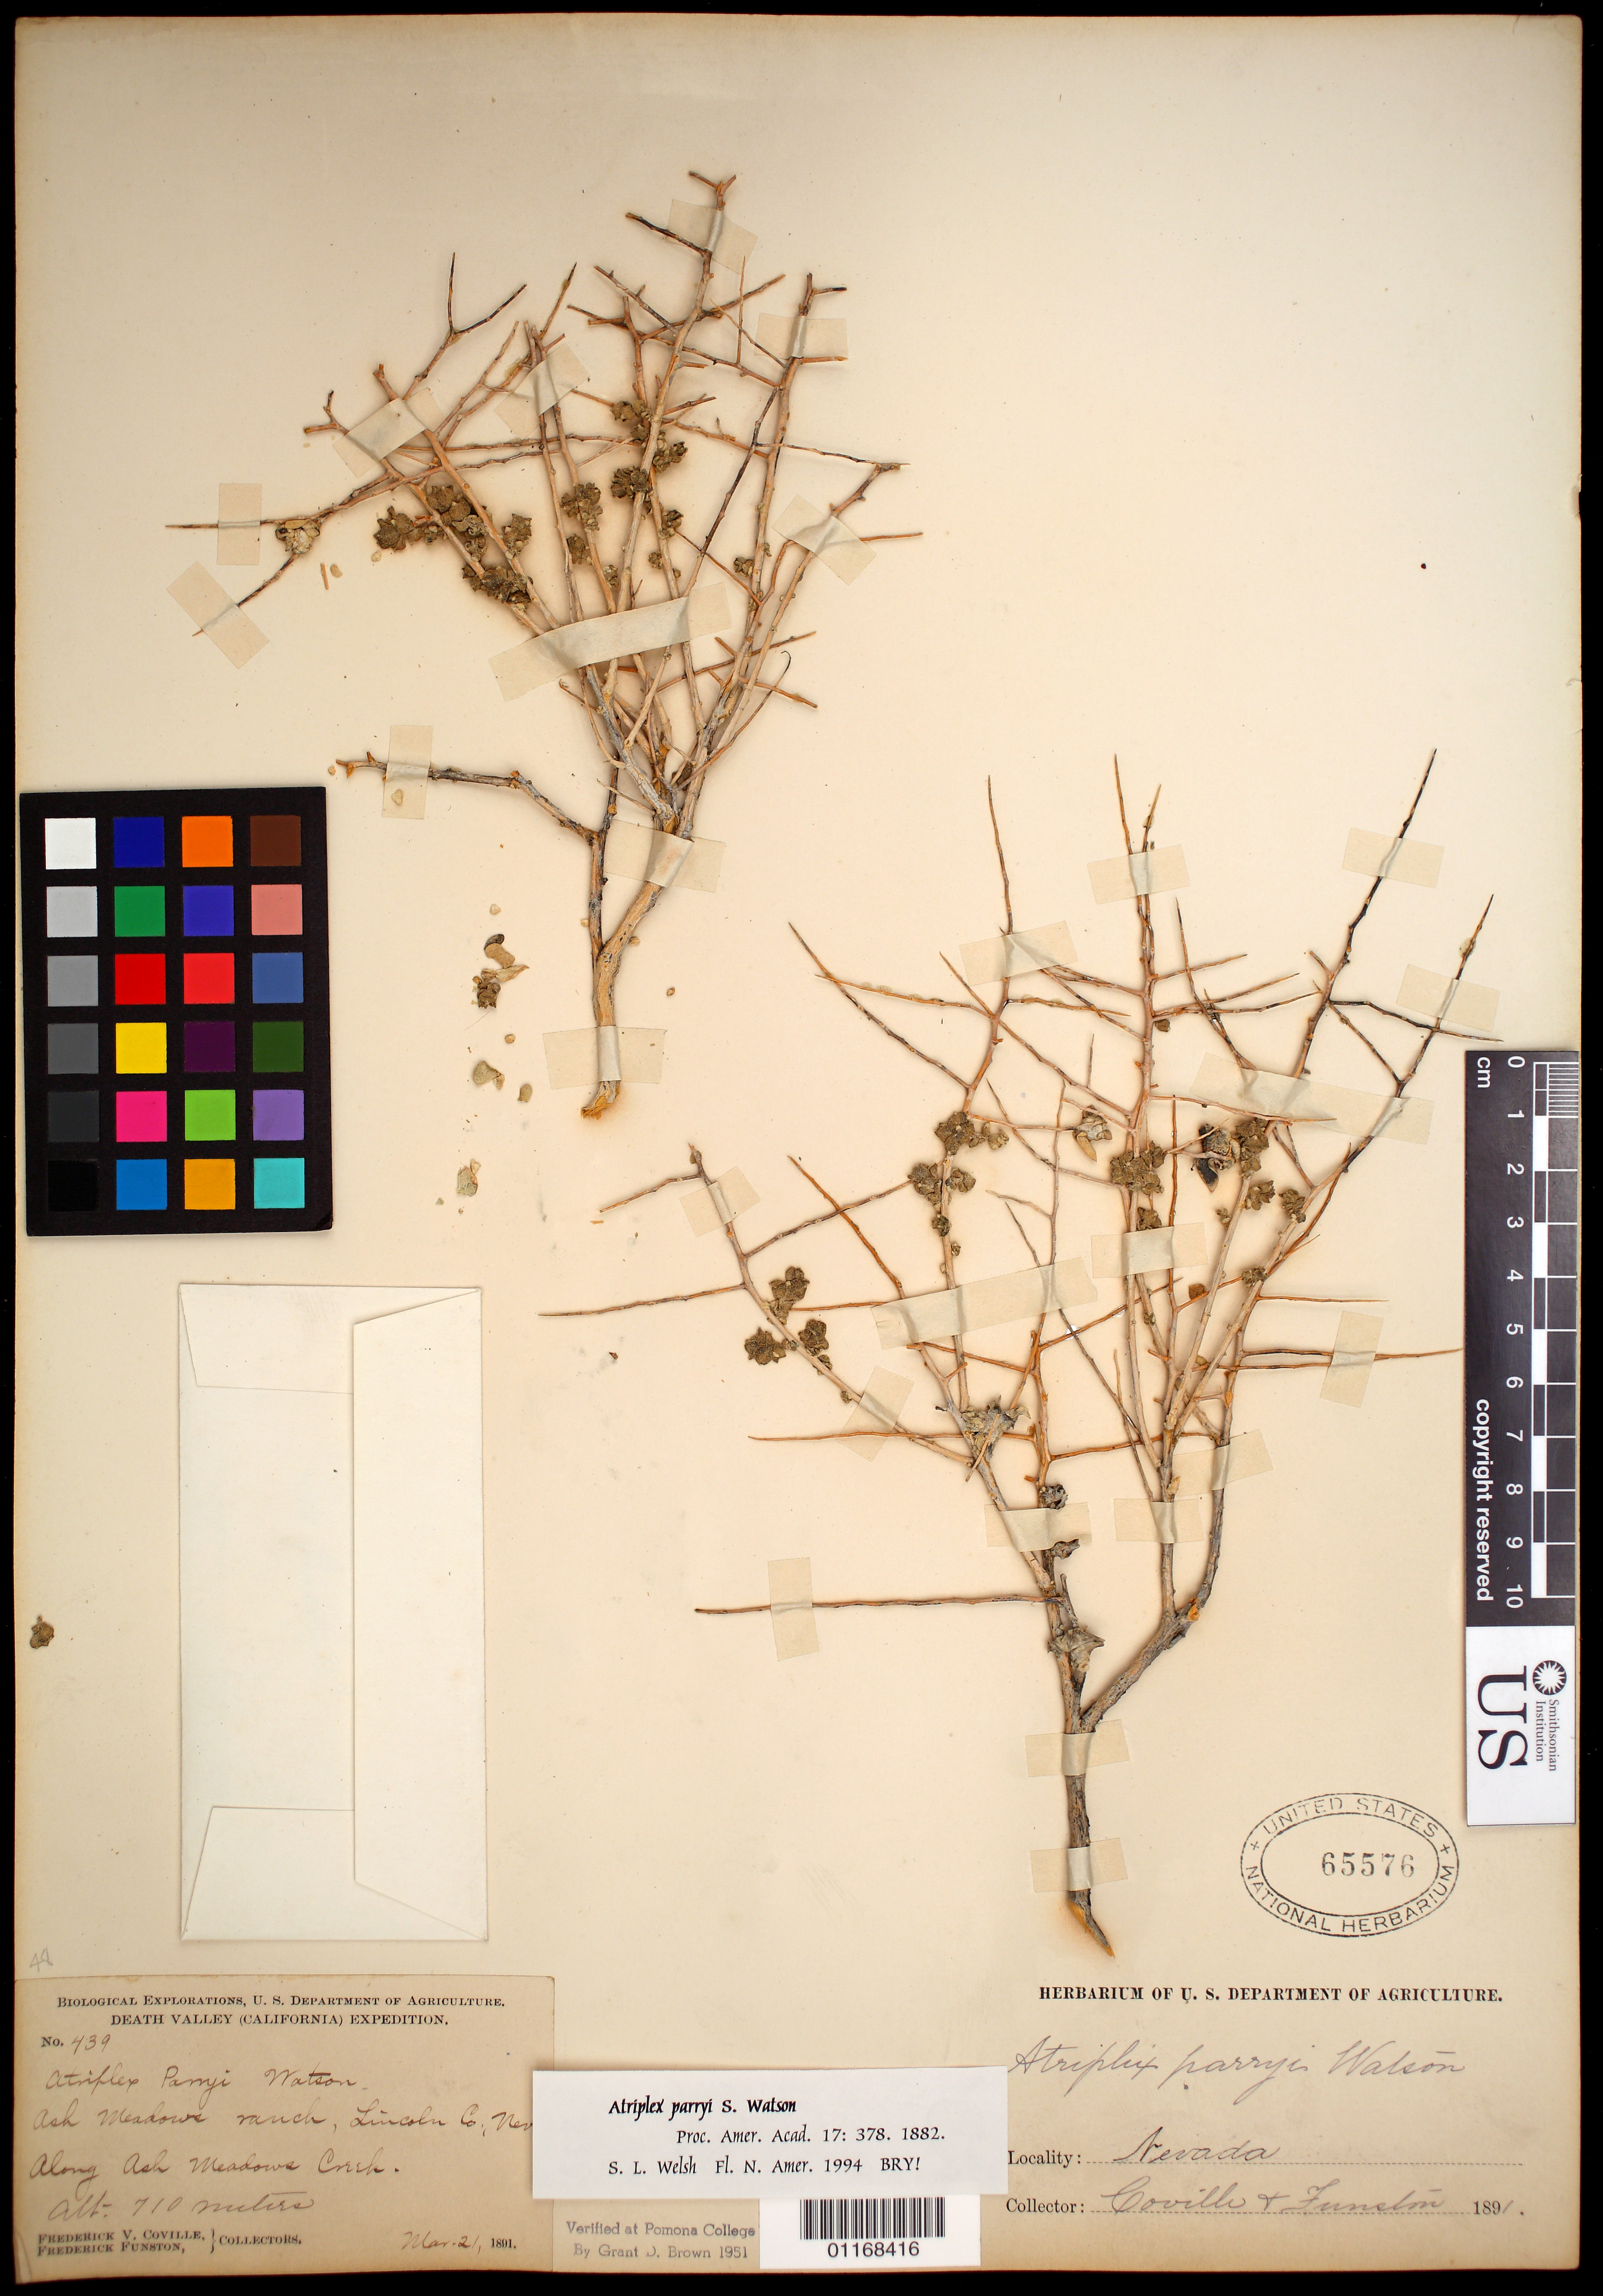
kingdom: Plantae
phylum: Tracheophyta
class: Magnoliopsida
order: Caryophyllales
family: Amaranthaceae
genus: Atriplex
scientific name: Atriplex parryi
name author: S. Watson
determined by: Welsh, Stanley L., (BRY), Brigham Young University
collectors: F. V. Coville & F. Funston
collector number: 439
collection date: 1891-03-21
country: United States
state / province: Nevada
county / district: Lincoln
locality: Ash Meadows Ranch, along Ash Meadows Creek.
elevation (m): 710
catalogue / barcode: US 65576